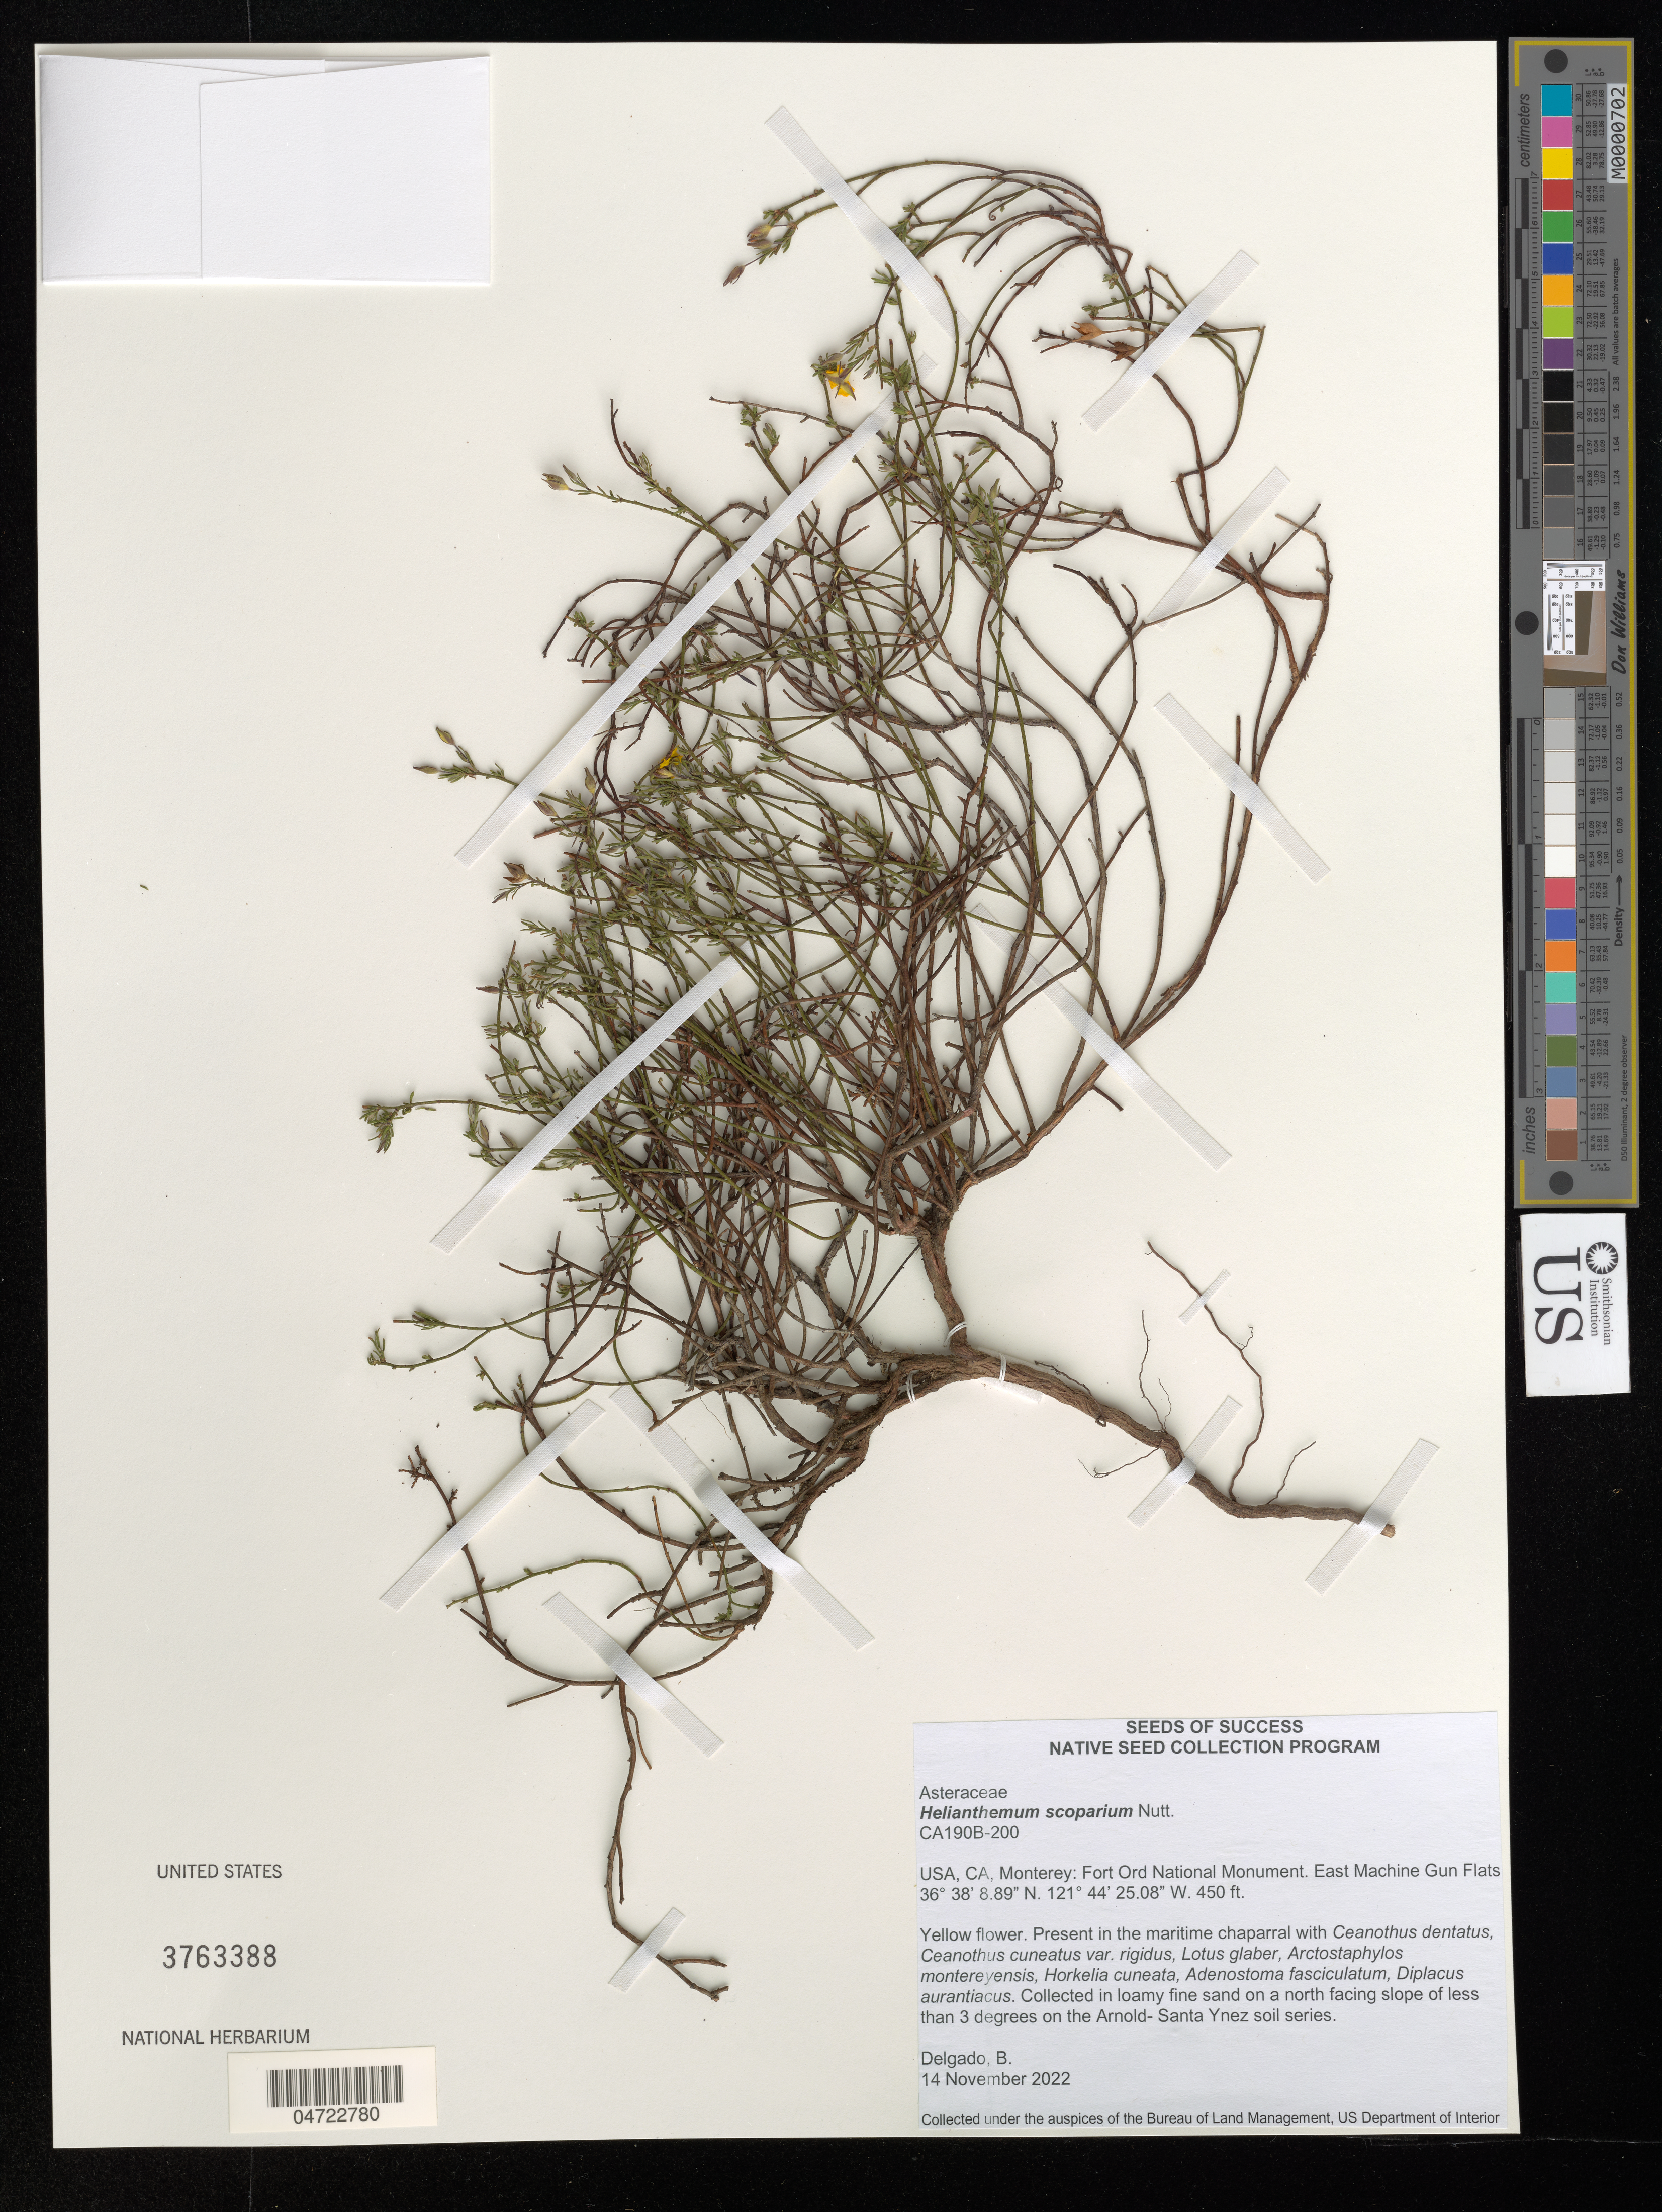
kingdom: Plantae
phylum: Tracheophyta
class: Magnoliopsida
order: Malvales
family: Cistaceae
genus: Helianthemum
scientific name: Helianthemum scoparium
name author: Nutt. ex Torr. & A. Gray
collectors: B. Delgado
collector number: CA190B-200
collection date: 2022-11-14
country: United States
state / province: California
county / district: Monterey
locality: Monterey: Fort Ord National Monument. East Machine Gun Flats.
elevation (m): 137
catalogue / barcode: US 3763388